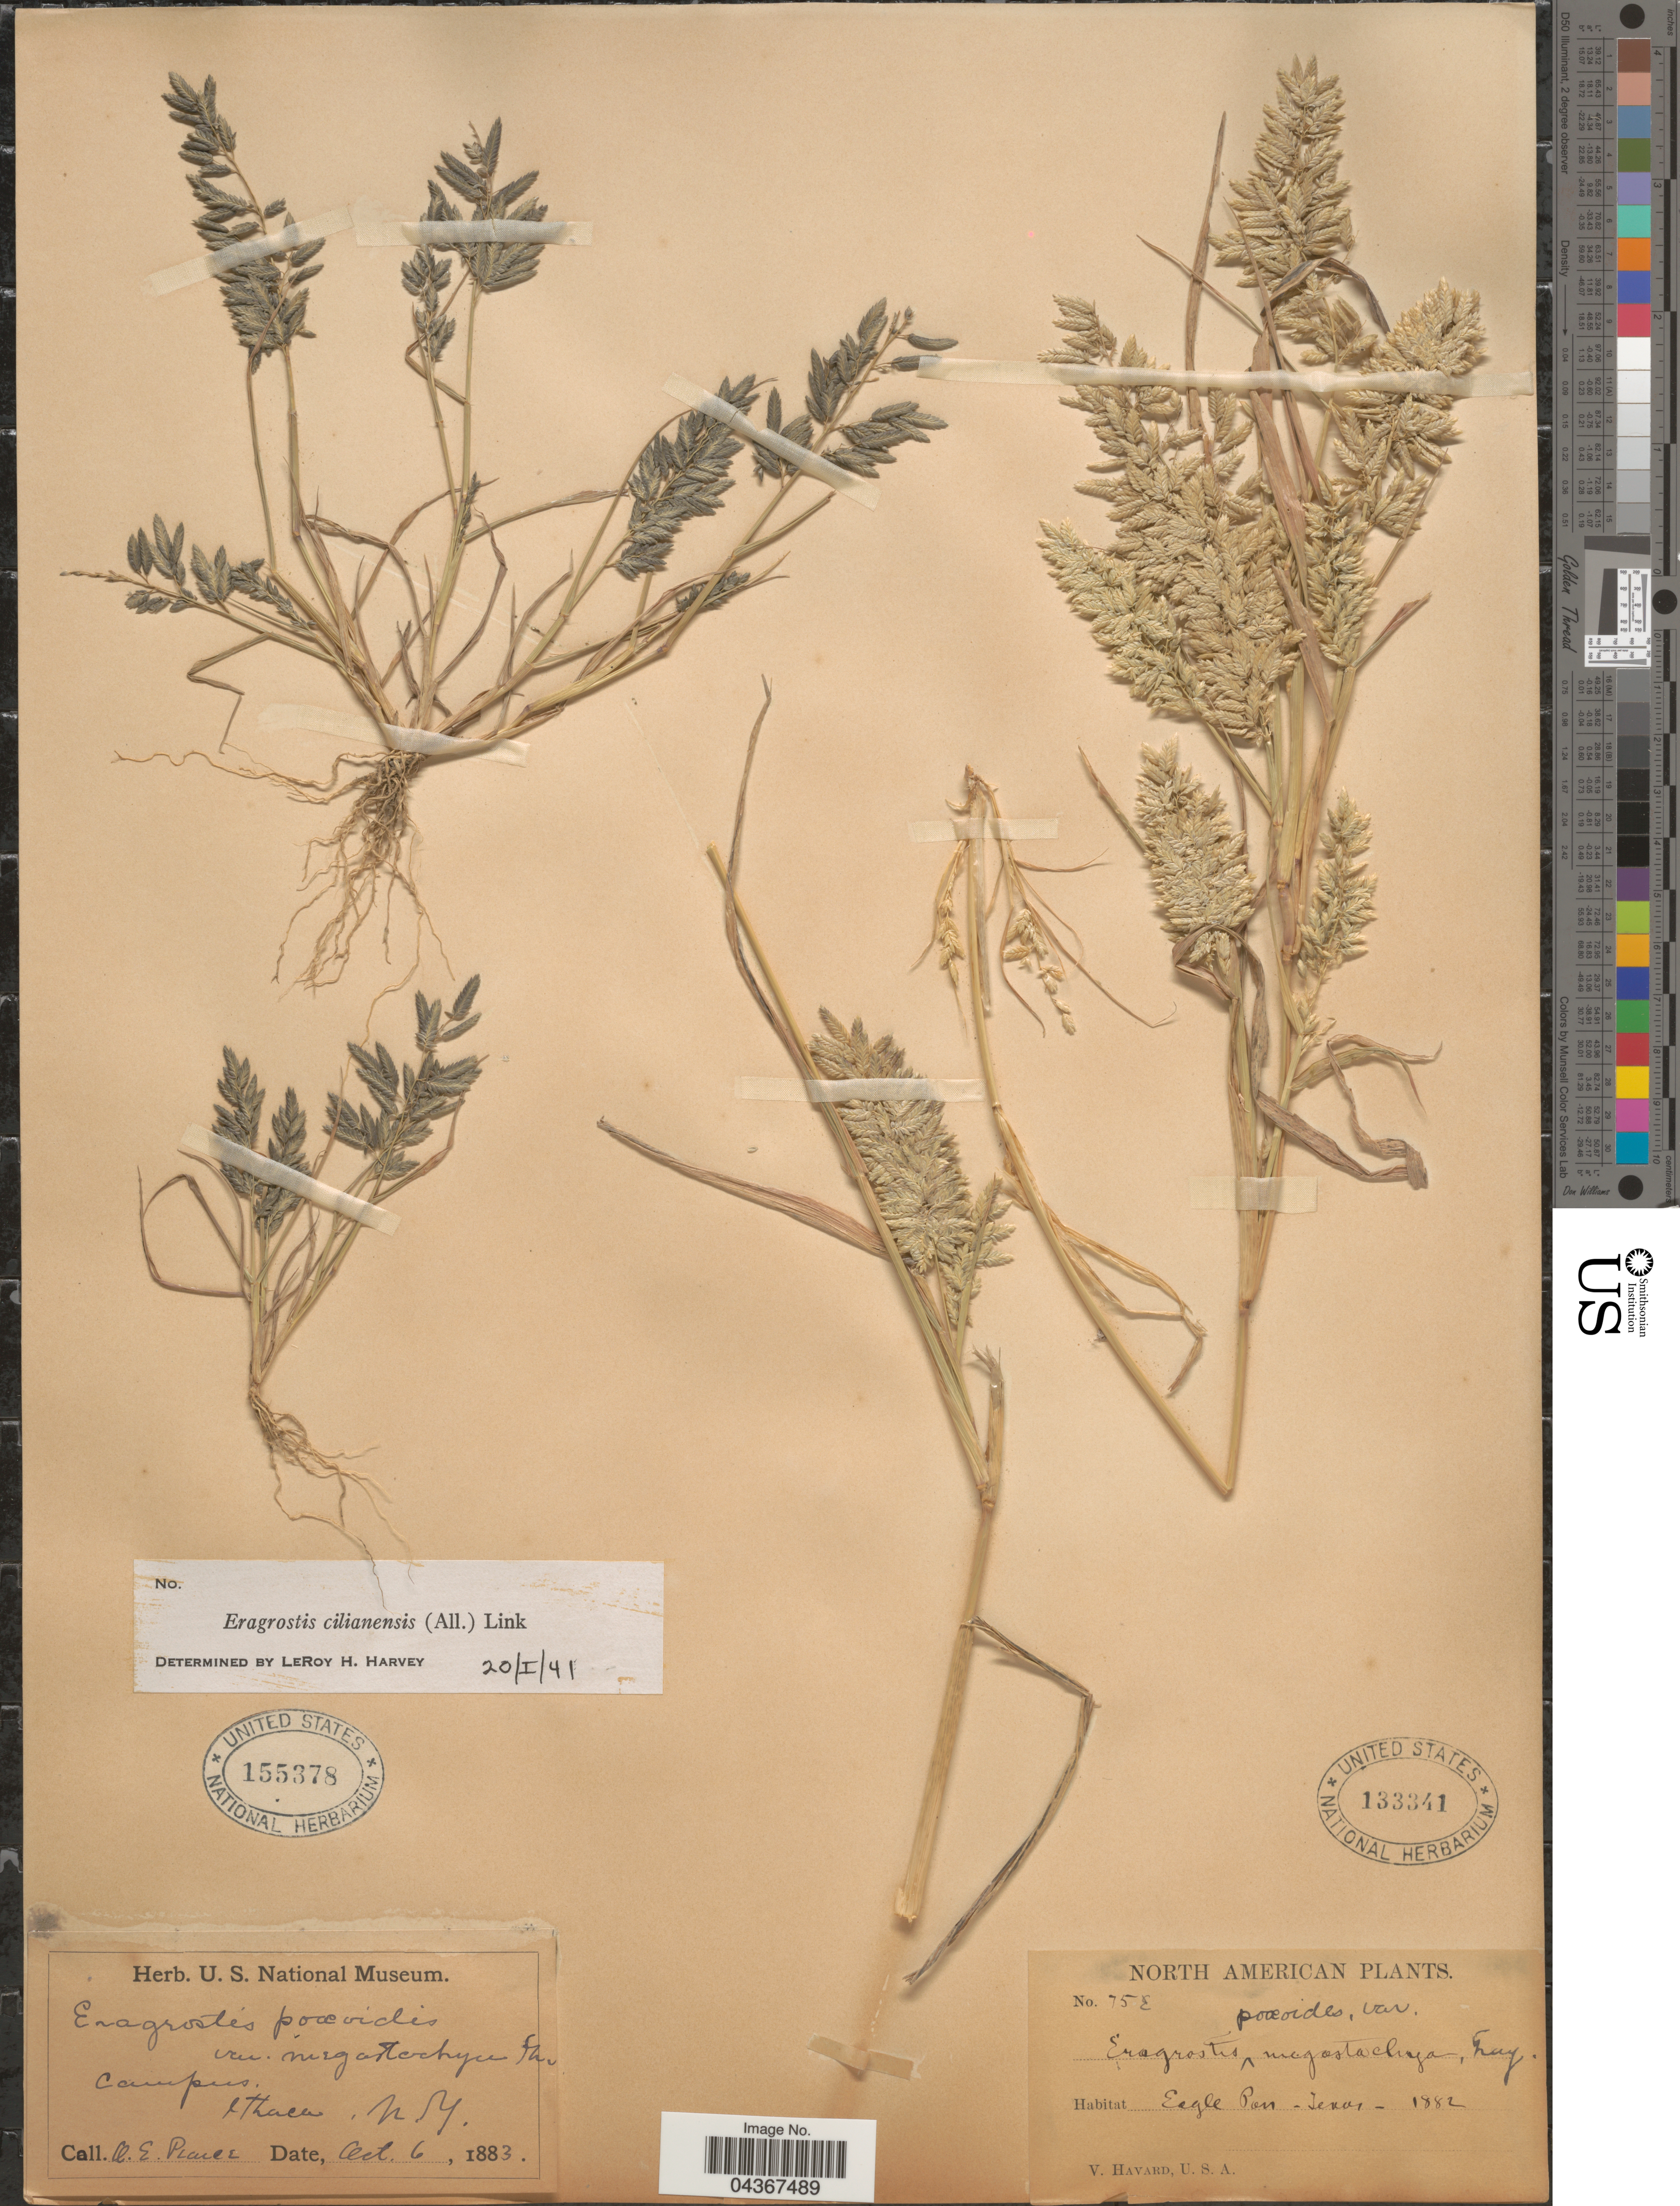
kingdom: Plantae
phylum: Tracheophyta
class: Liliopsida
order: Poales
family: Poaceae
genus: Eragrostis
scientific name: Eragrostis cilianensis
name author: (Bellardi) Vignolo ex Janch.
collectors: V. Havard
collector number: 75E*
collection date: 1882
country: United States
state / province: Texas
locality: Eagle Pass.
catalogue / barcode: US 133341-2